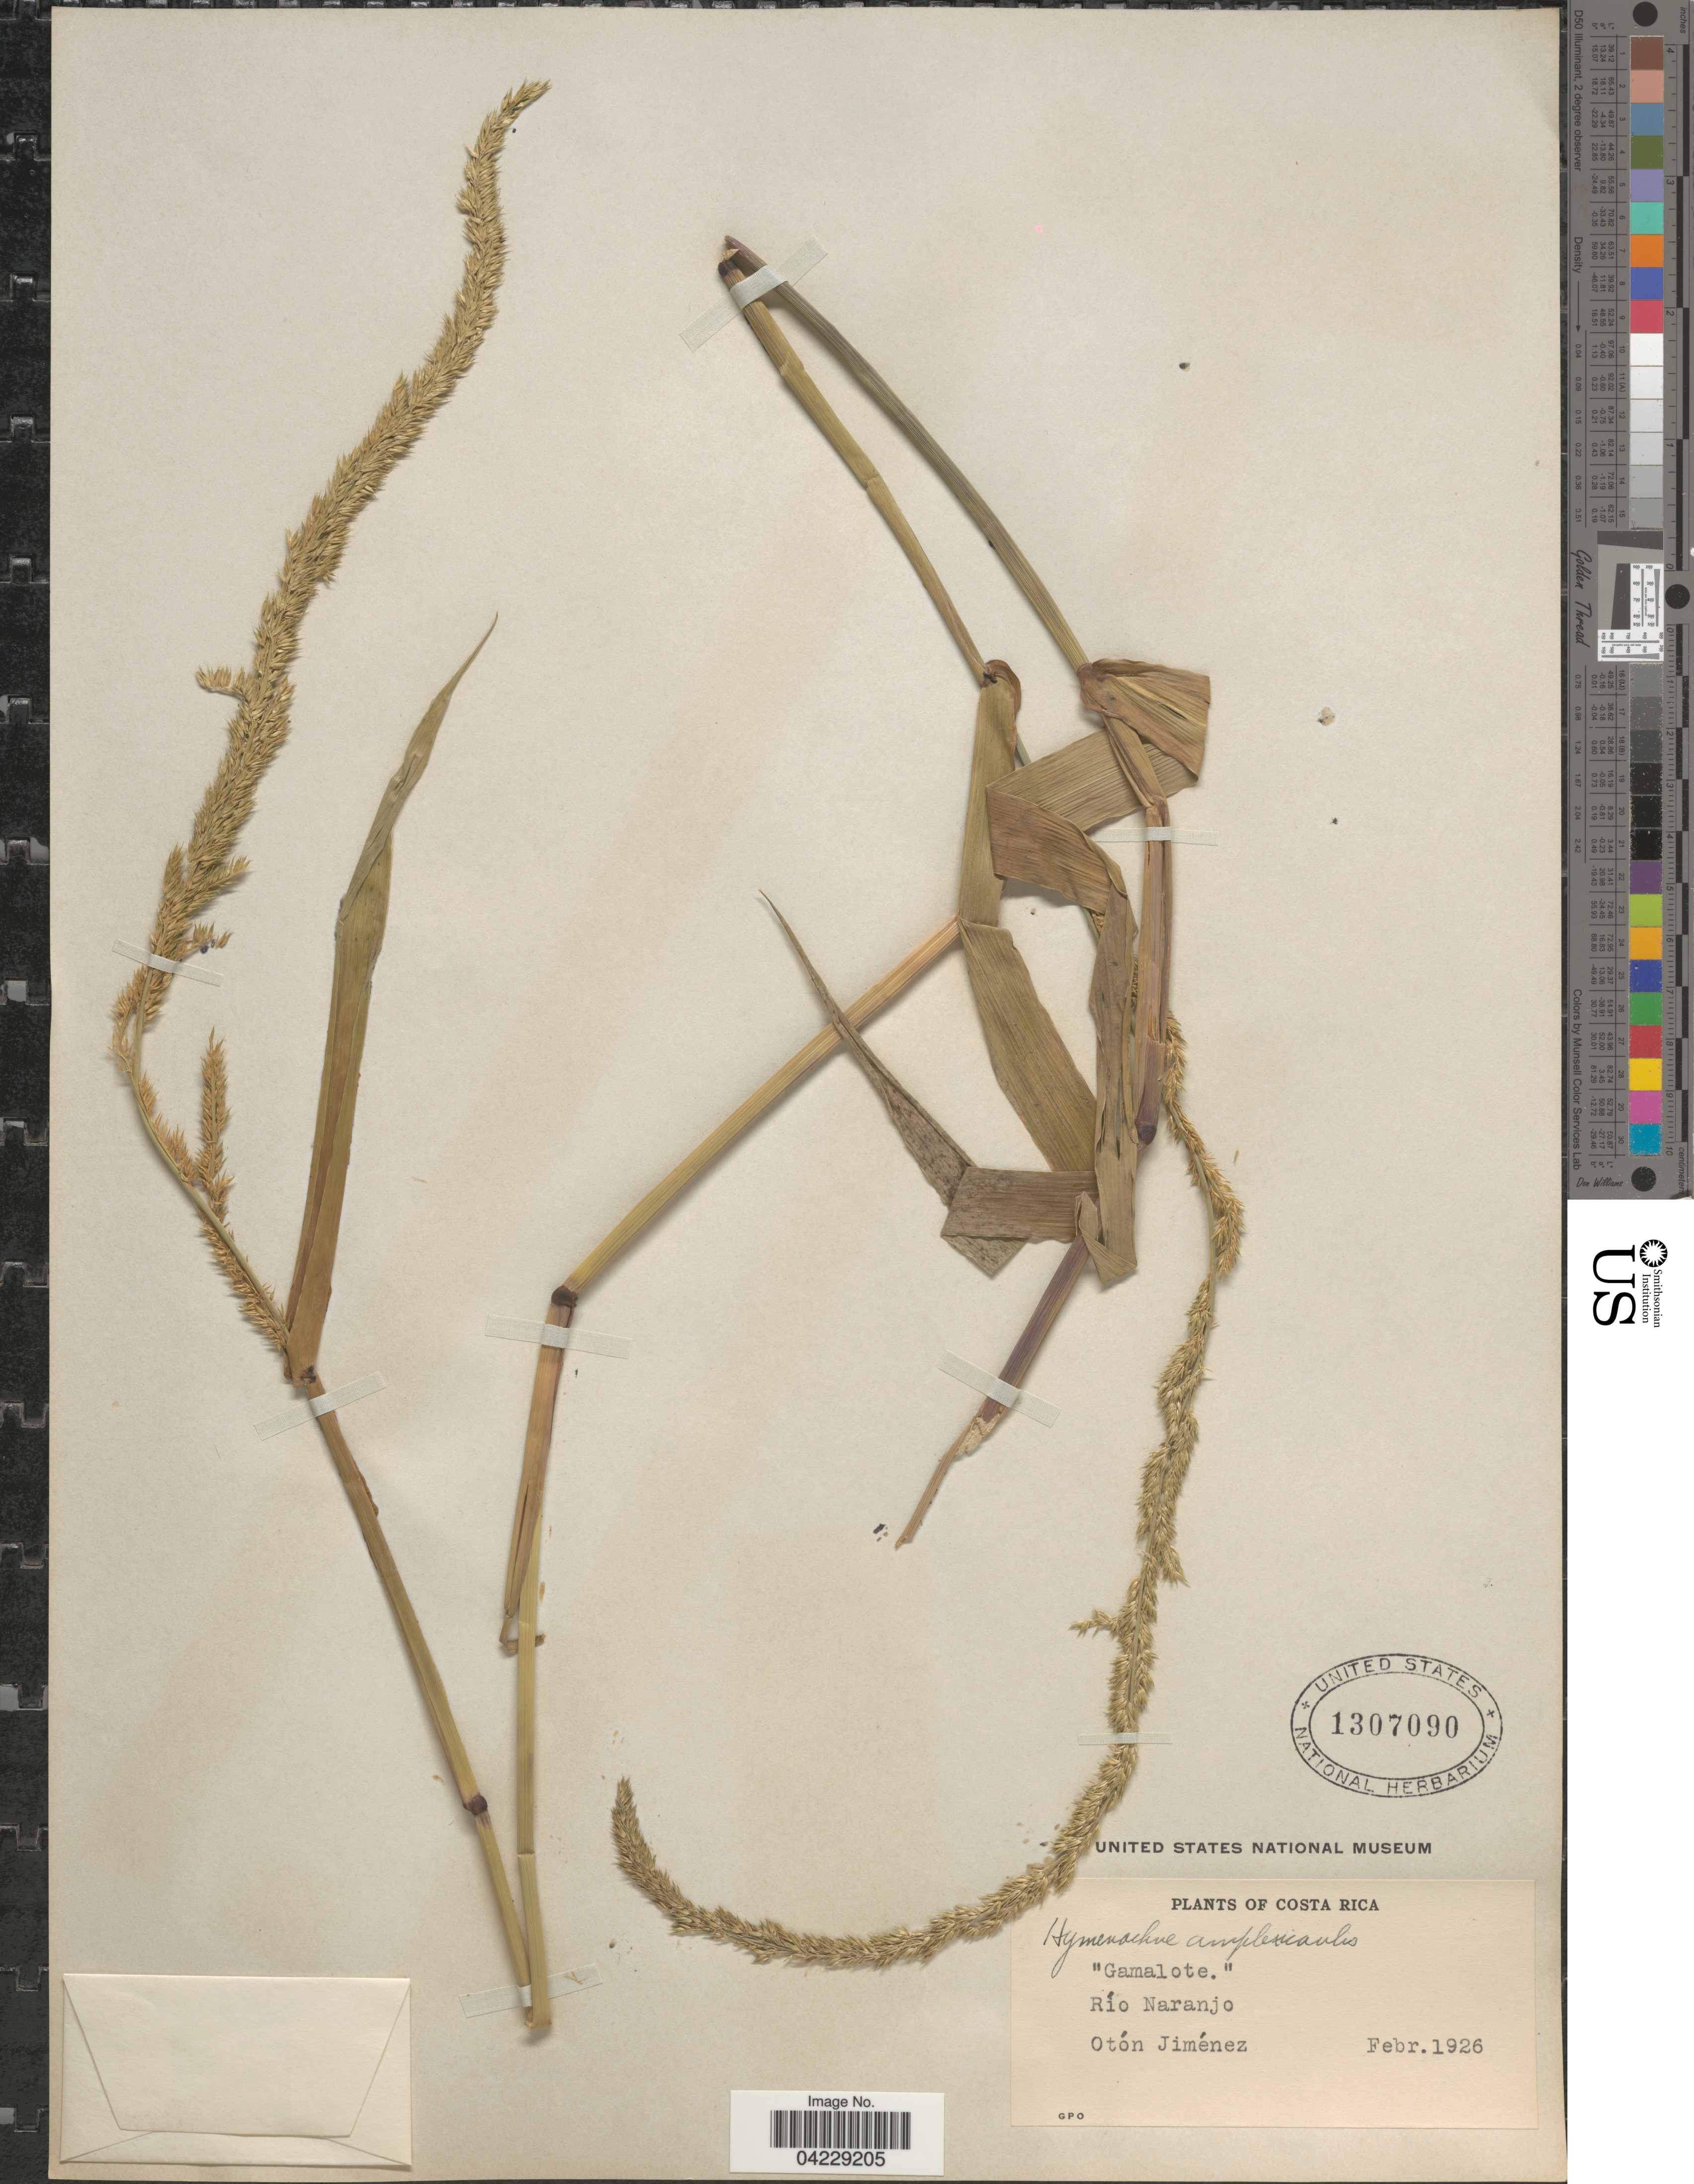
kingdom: Plantae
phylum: Tracheophyta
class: Liliopsida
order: Poales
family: Poaceae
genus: Hymenachne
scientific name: Hymenachne amplexicaulis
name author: (Rudge) Nees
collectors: O. Jimenez L.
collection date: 1926-02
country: Costa Rica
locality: Gamalote.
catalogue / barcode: US 1307090